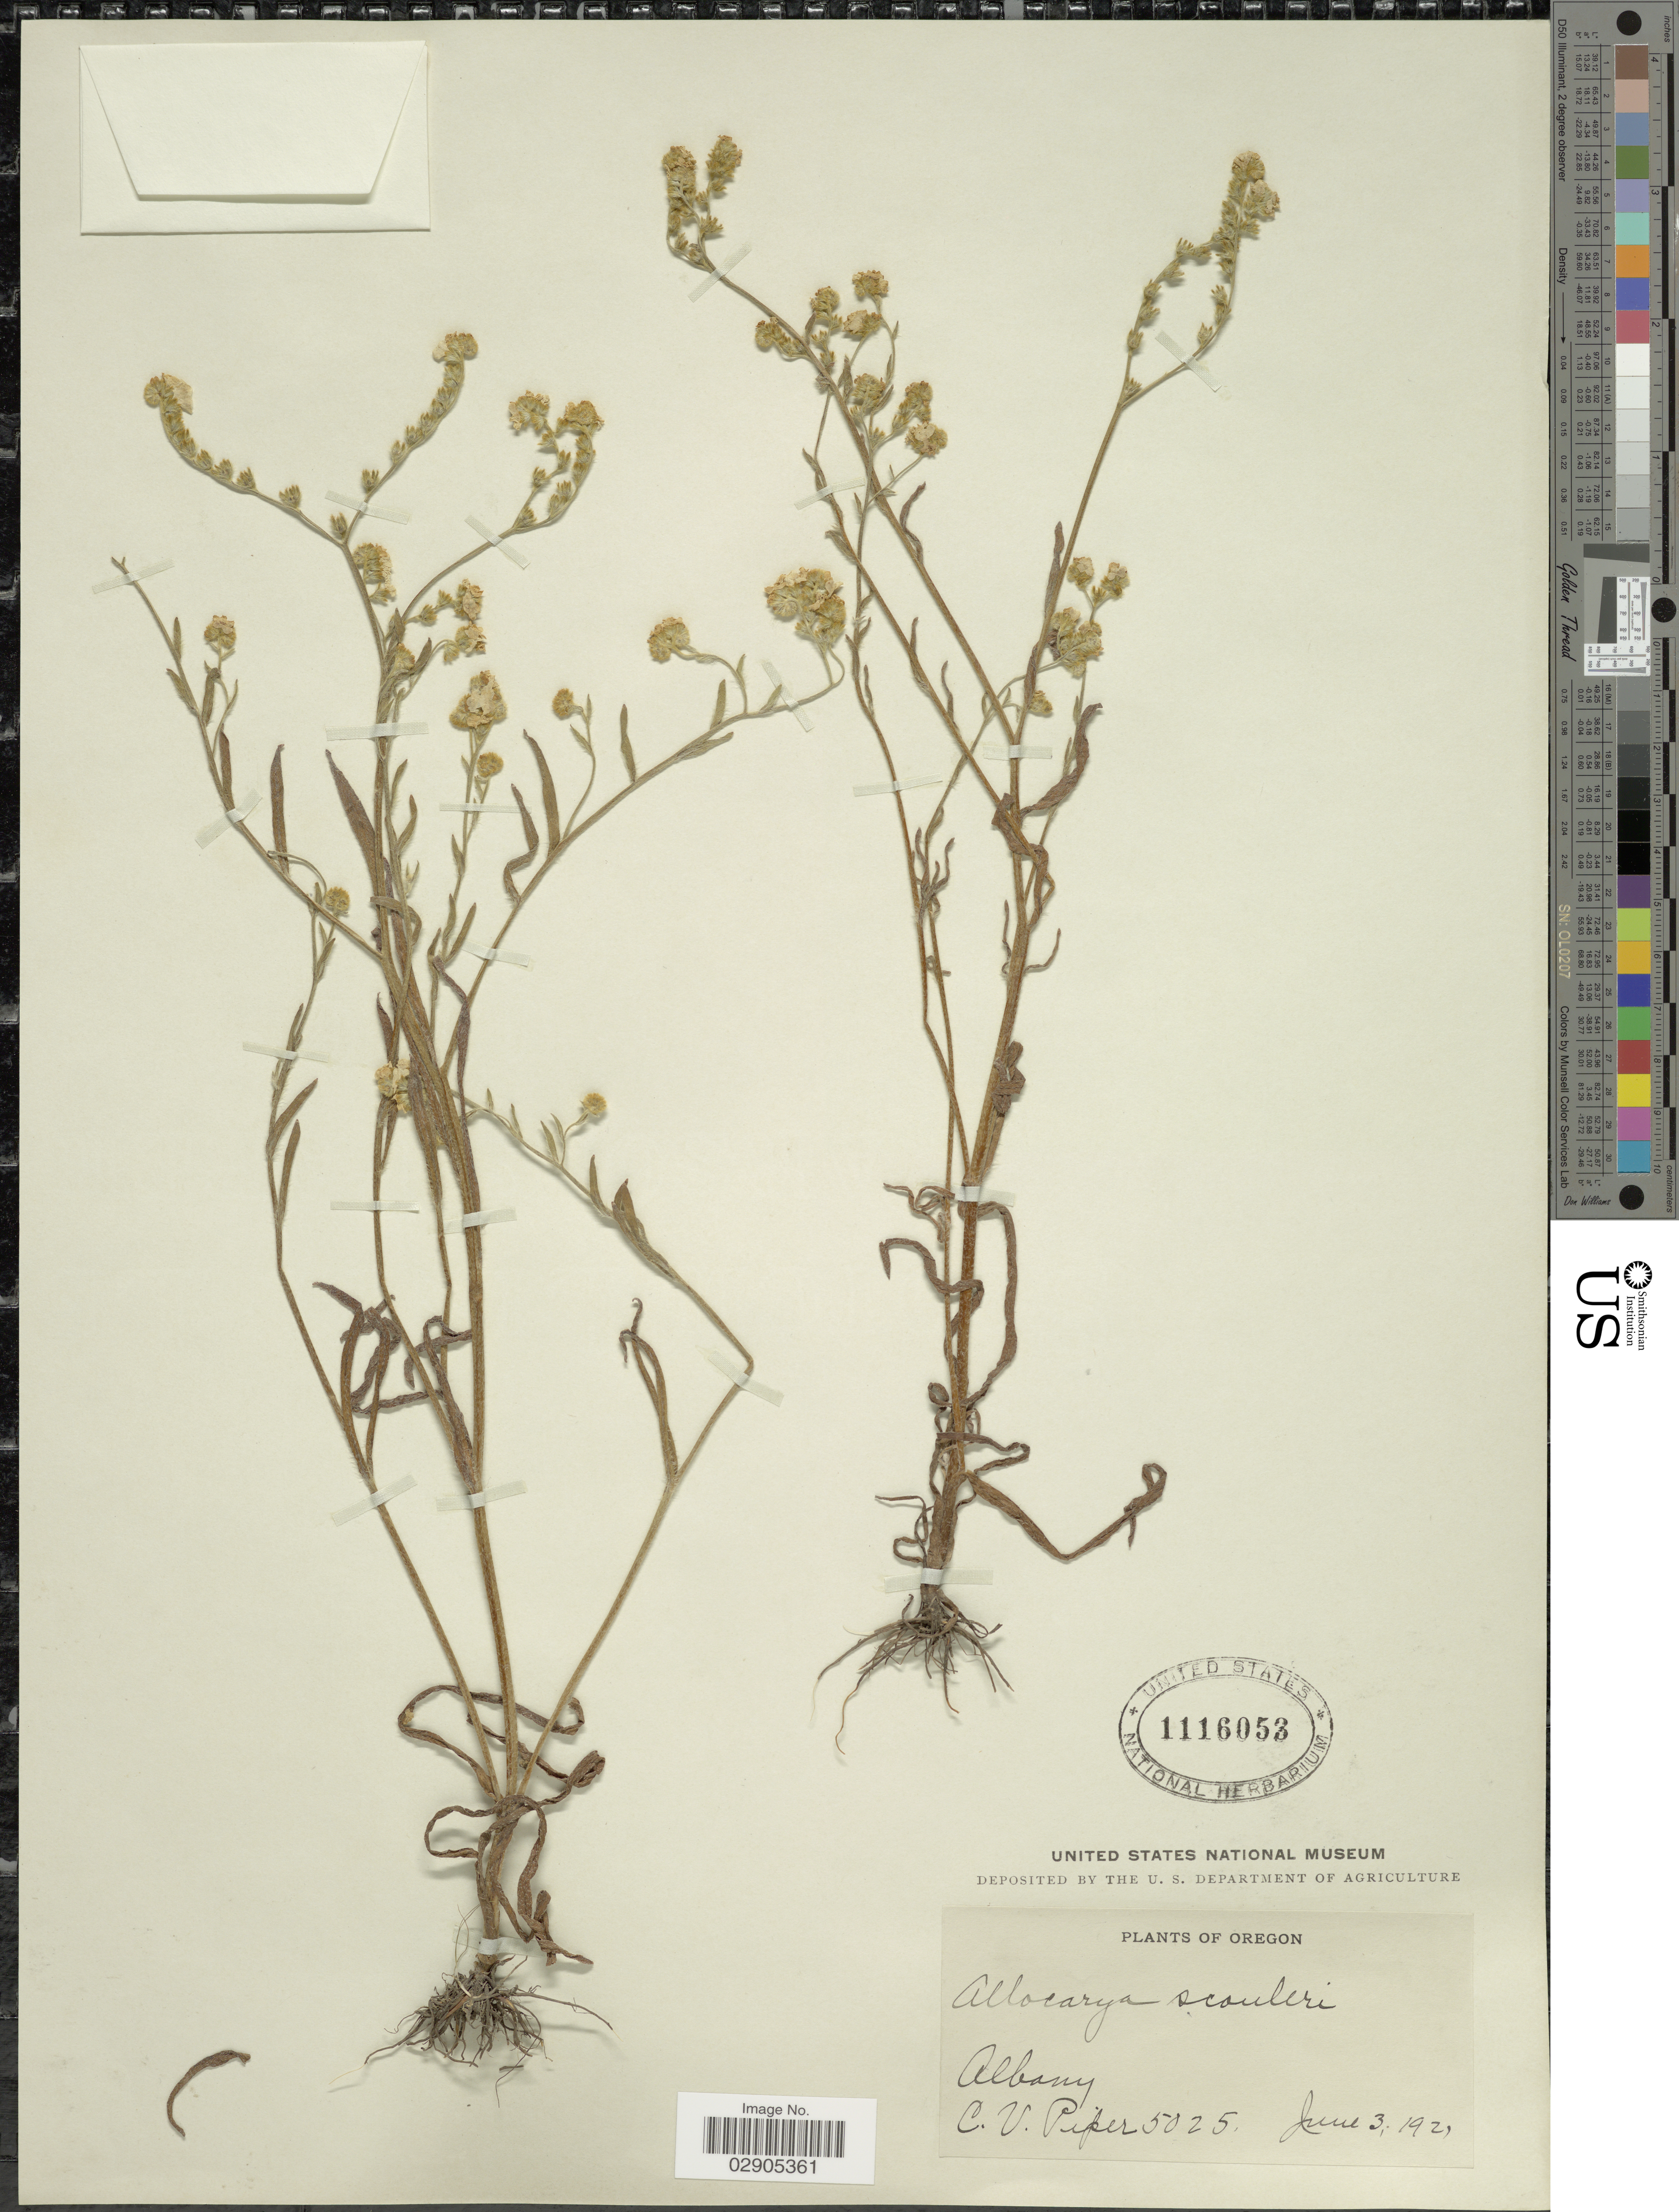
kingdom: Plantae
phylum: Tracheophyta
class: Magnoliopsida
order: Boraginales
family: Boraginaceae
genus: Allocarya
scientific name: Allocarya scouleri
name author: (Hook. & Arn.) S.W. Greene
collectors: C. V. Piper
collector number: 5025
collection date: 1921-06-03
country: United States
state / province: Oregon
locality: Albany.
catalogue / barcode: US 1116053